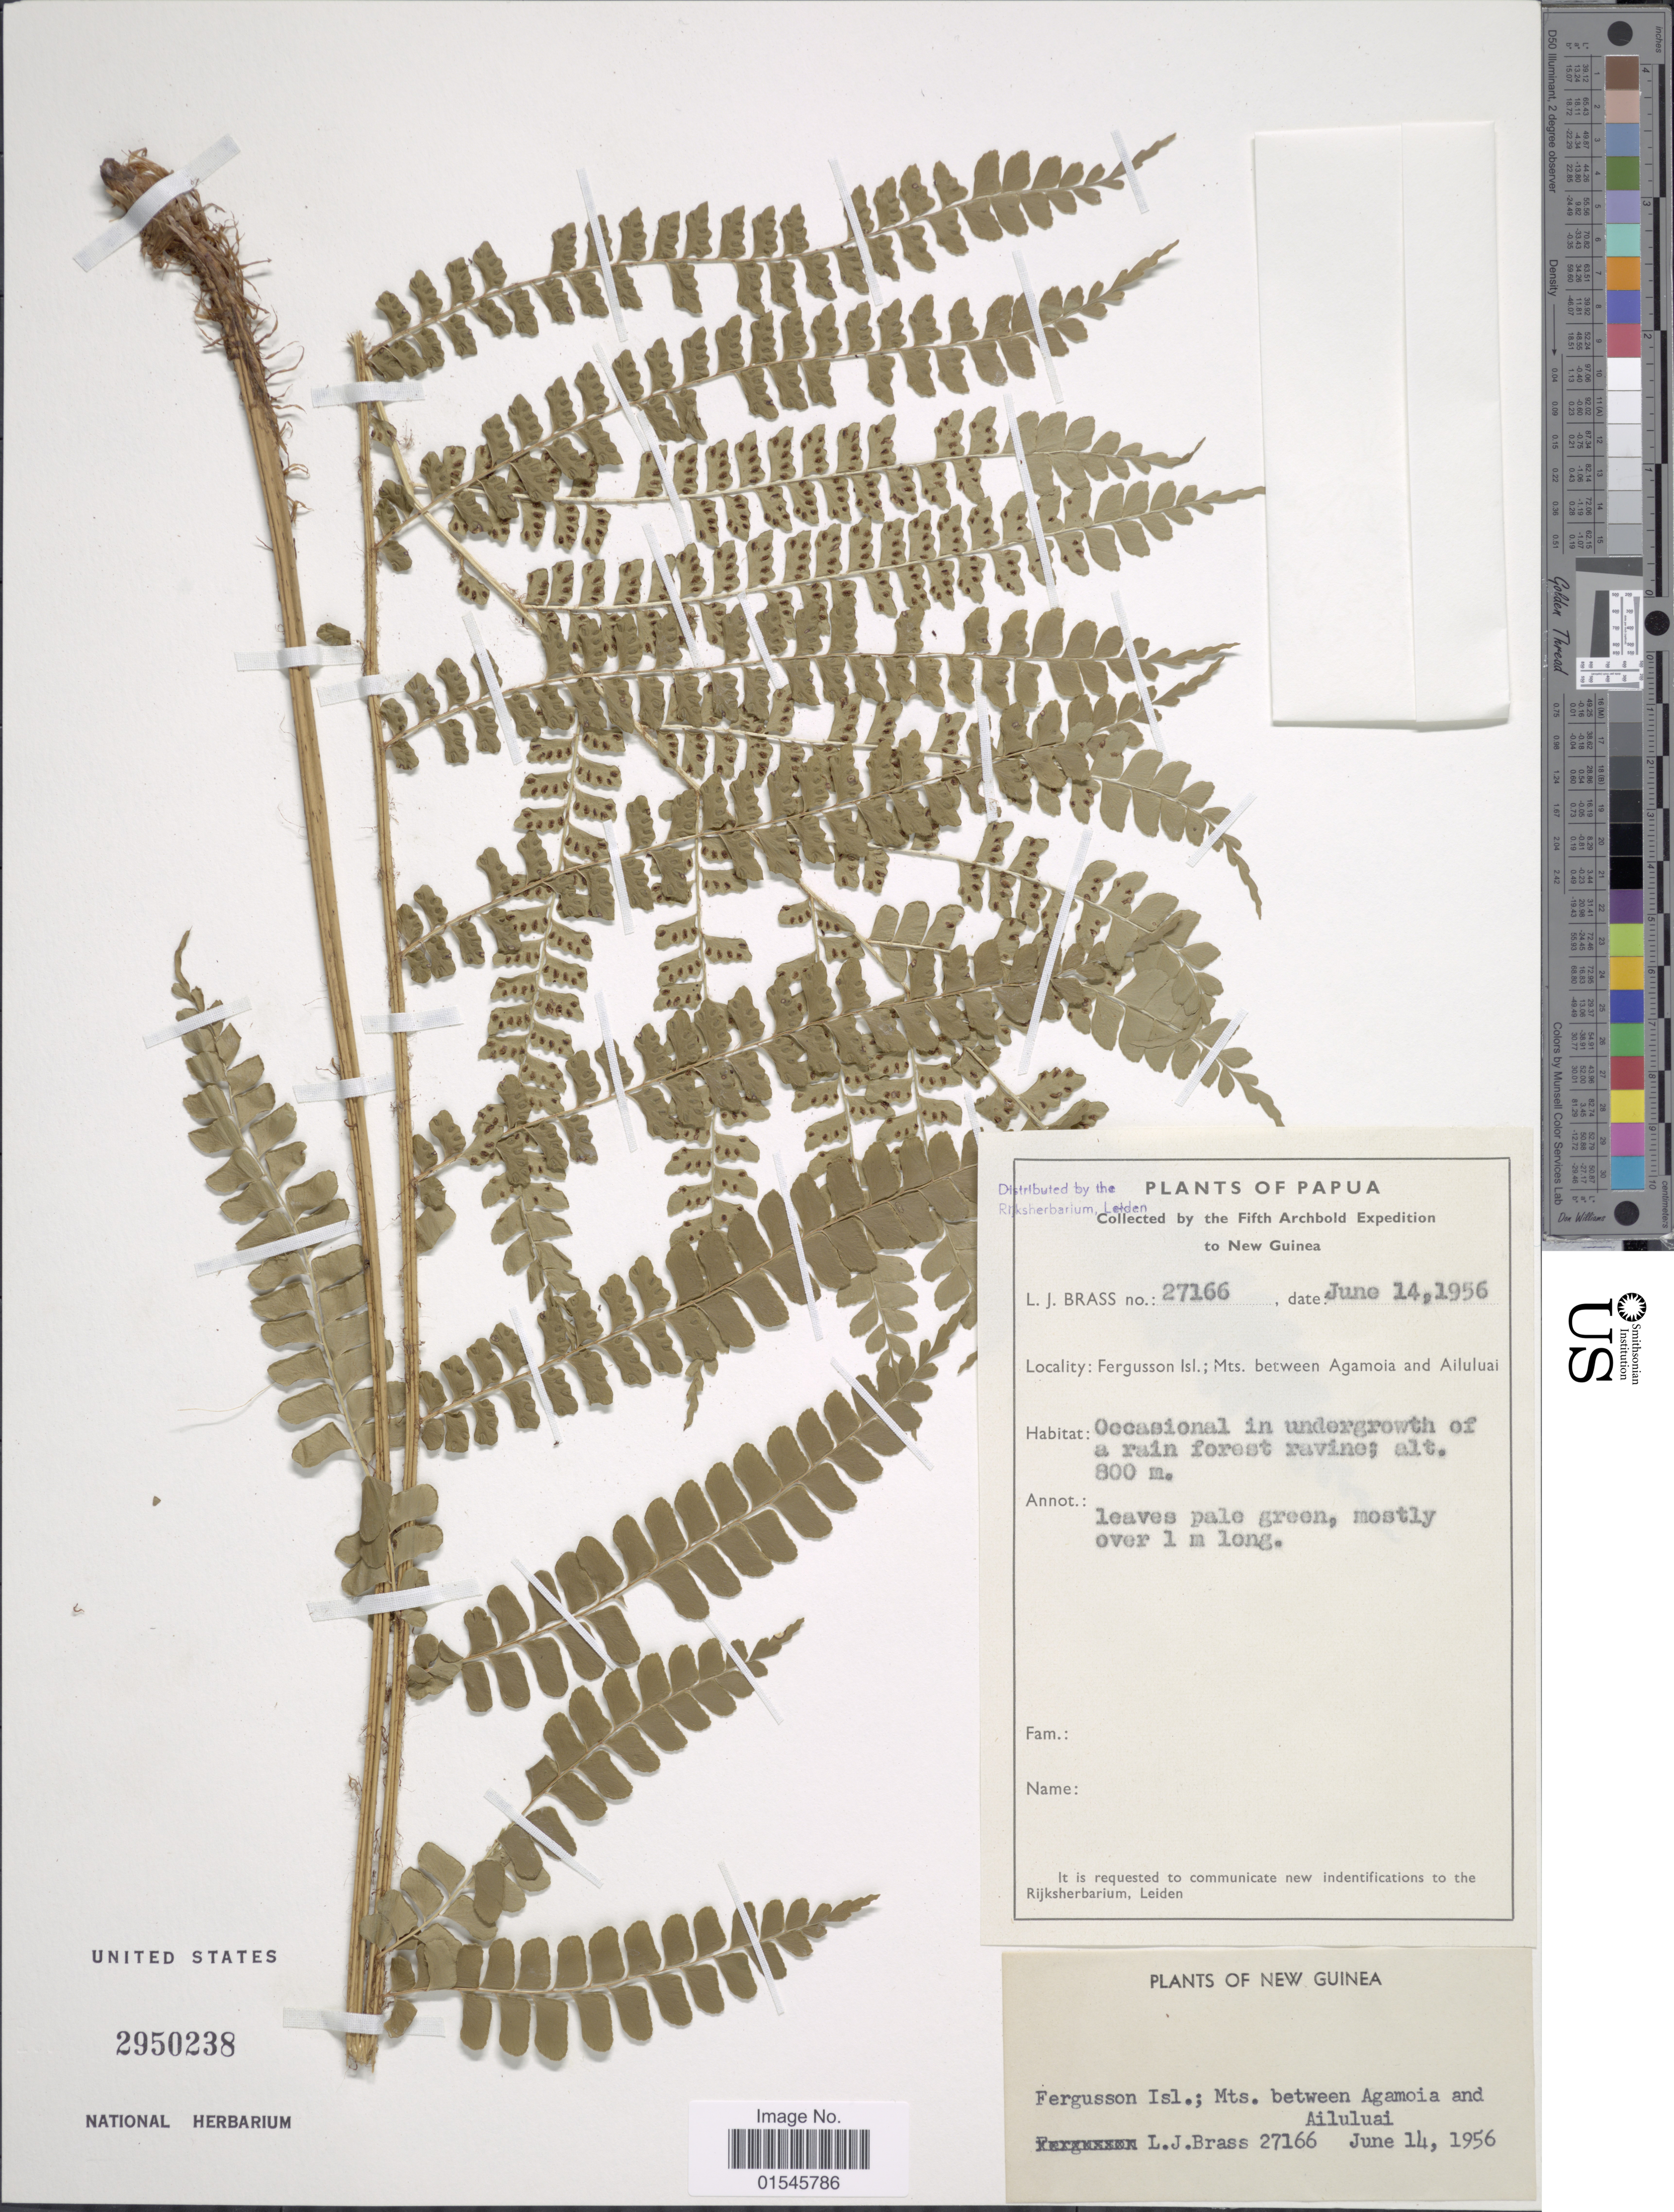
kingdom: Plantae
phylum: Tracheophyta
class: Polypodiopsida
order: Polypodiales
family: Didymochlaenaceae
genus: Didymochlaena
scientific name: Didymochlaena truncatula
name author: (Sw.) J. Sm.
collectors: L. J. Brass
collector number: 27166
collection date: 1956-06-14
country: Papua New Guinea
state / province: Milne Bay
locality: Fergusson Isl.; Mts. between Agamoia and Aililuai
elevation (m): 800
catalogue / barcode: US 2950238